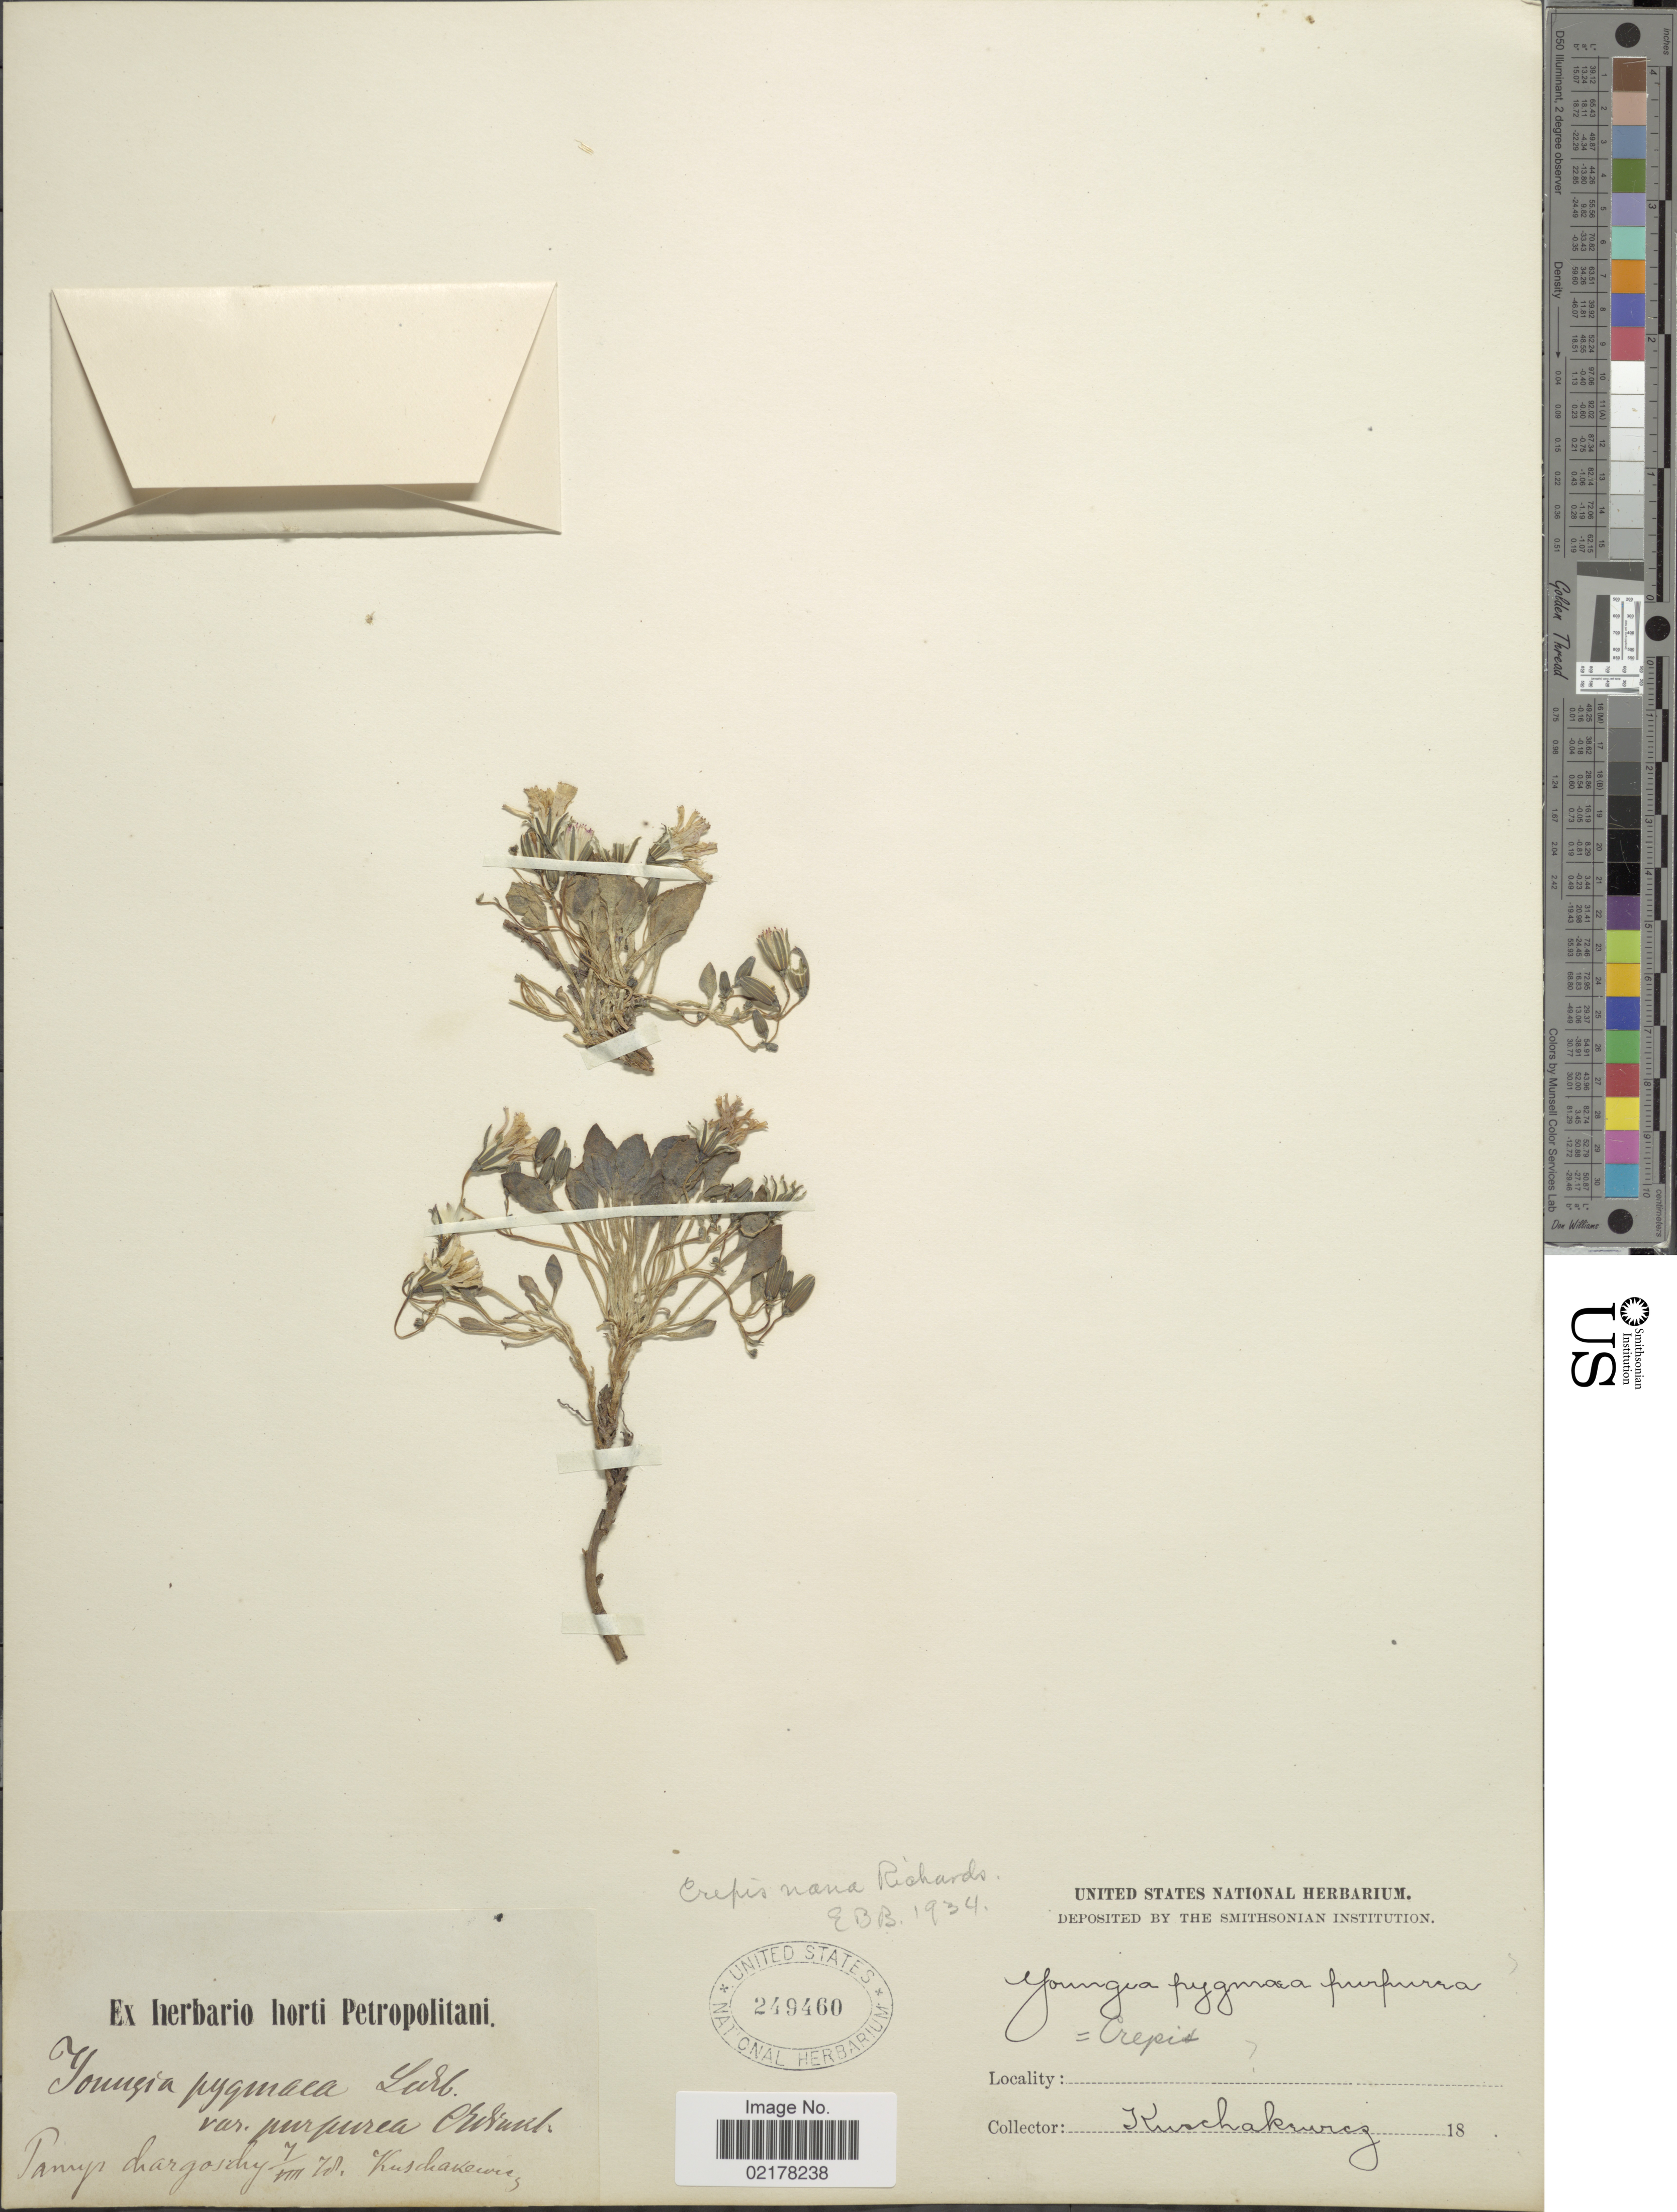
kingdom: Plantae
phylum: Tracheophyta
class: Magnoliopsida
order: Asterales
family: Asteraceae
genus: Askellia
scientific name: Askellia pygmaea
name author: (Ledeb.) Sennikov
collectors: -. Kuschakewicz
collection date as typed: Transcribed d/m/y: 7/8/78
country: Iran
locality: Pamys chargoschy [interpreted]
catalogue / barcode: US 249460